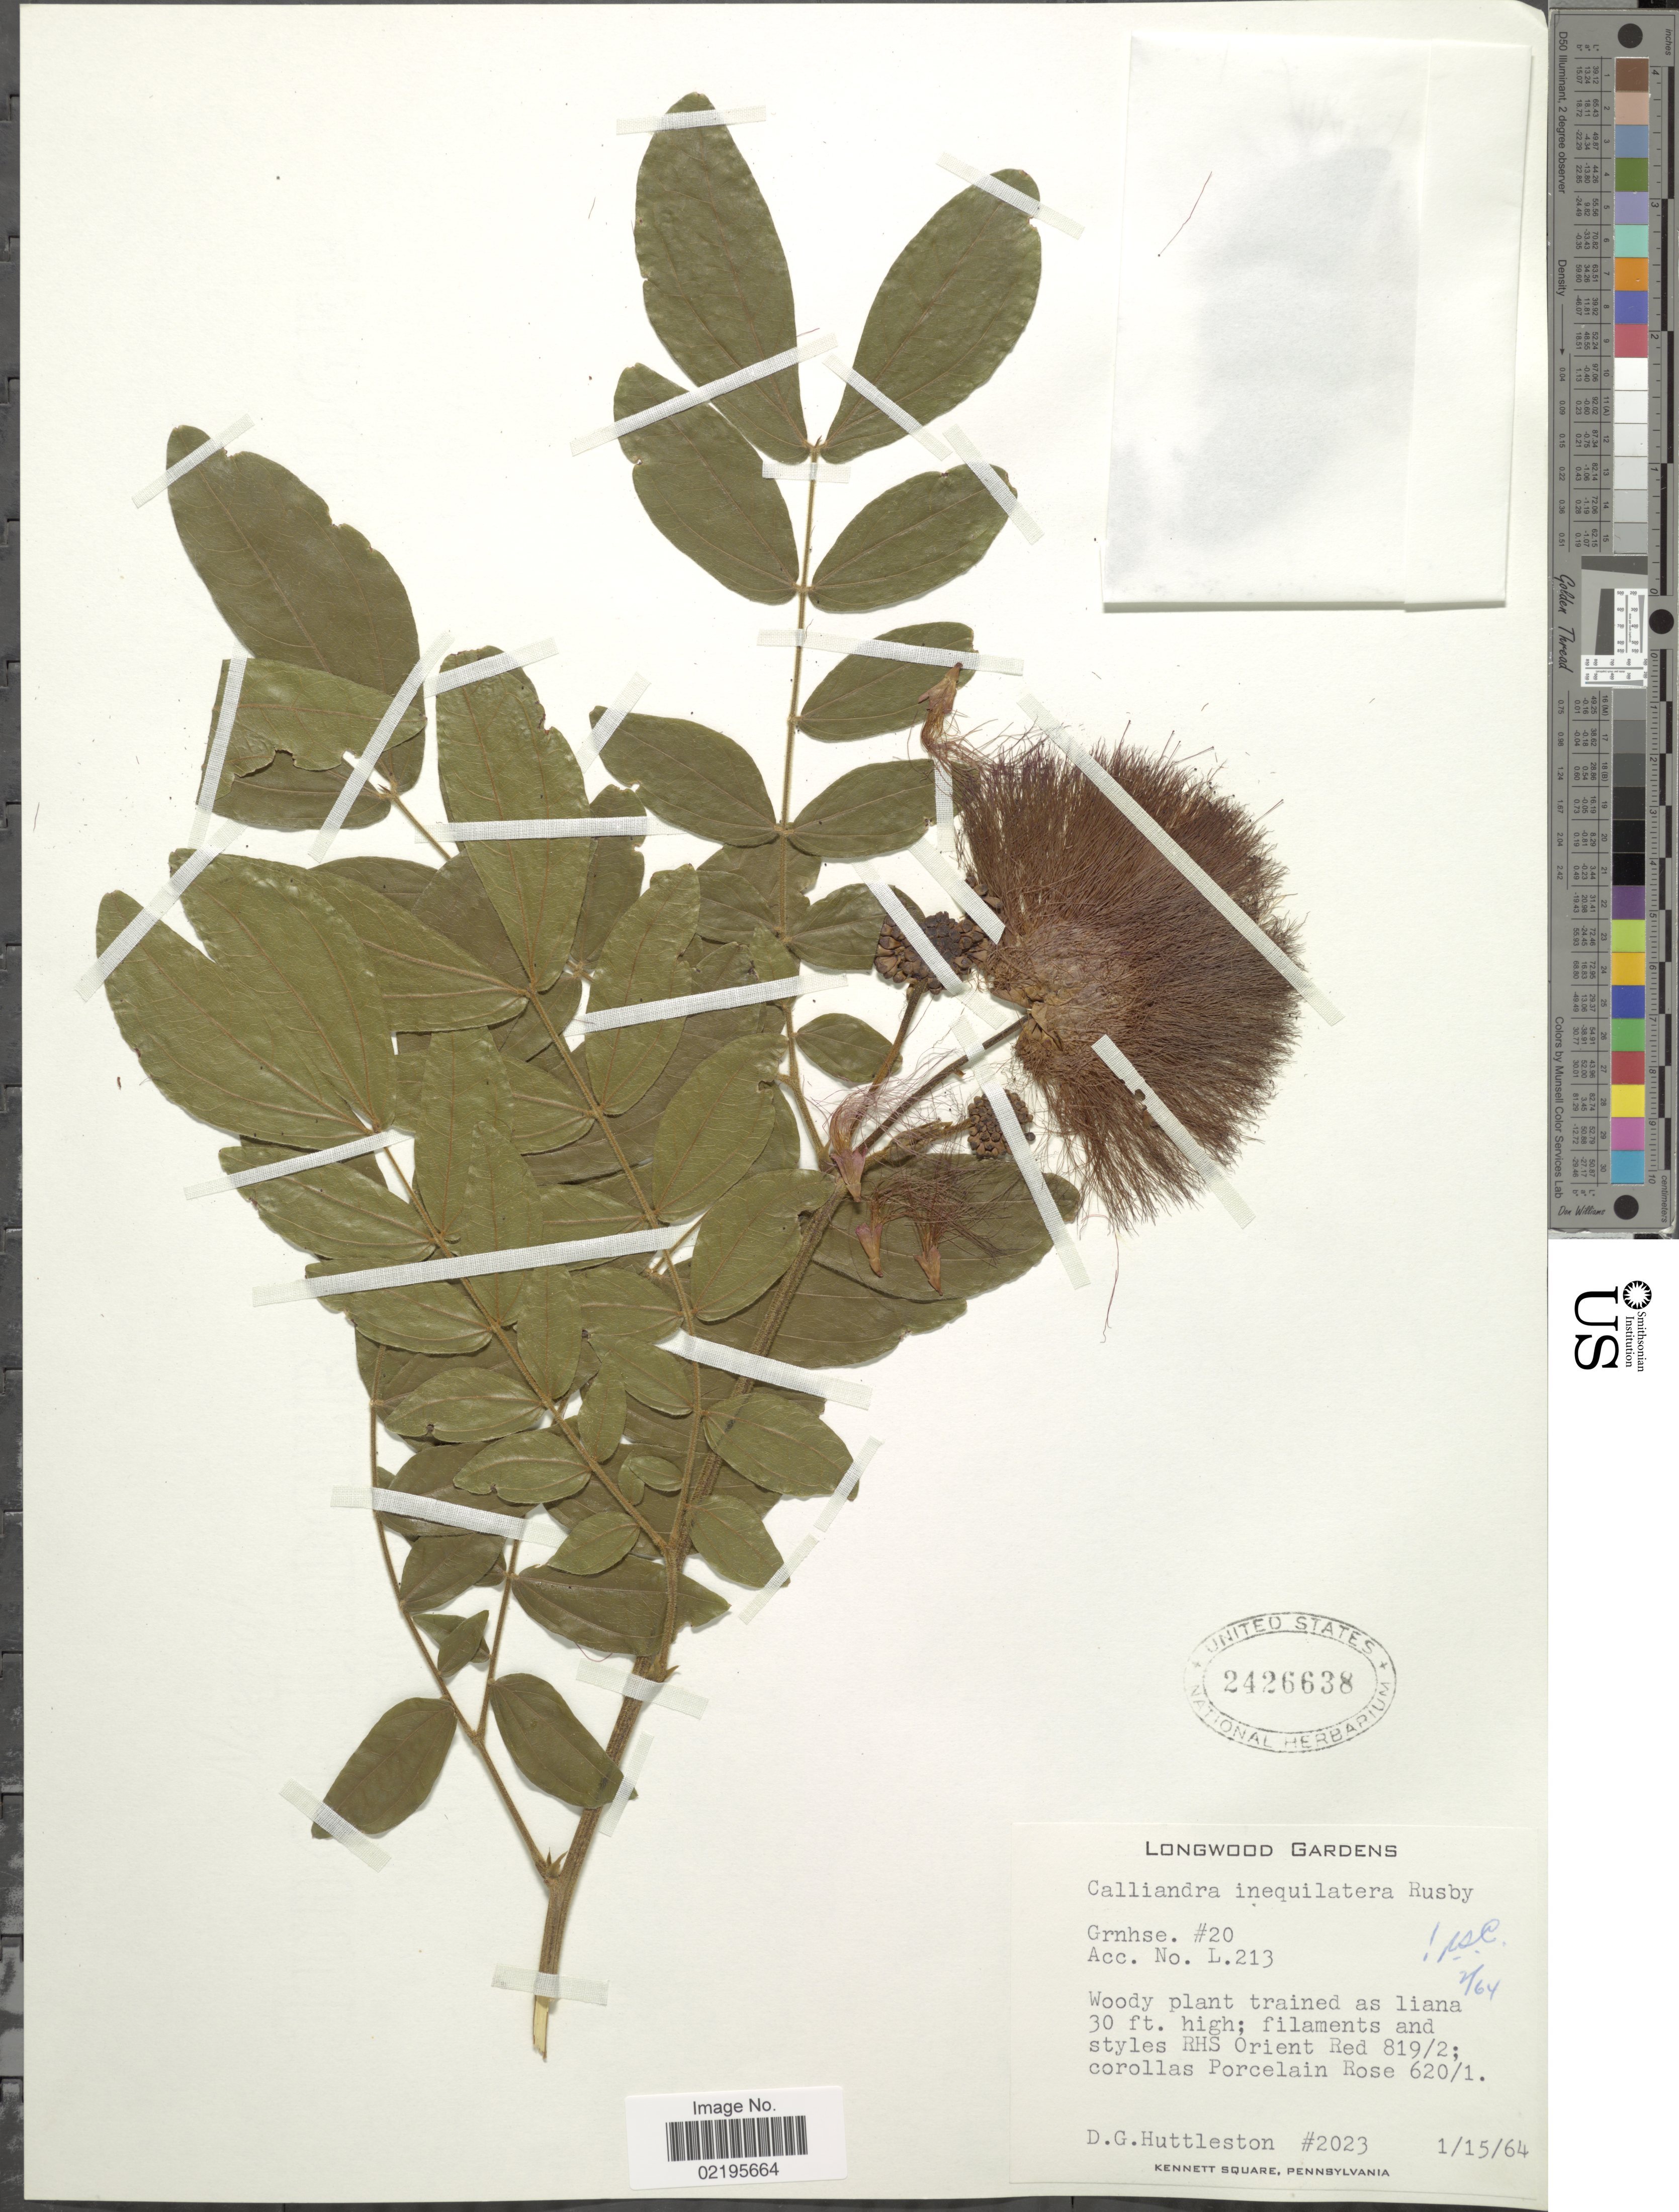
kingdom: Plantae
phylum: Tracheophyta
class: Magnoliopsida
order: Fabales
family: Fabaceae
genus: Calliandra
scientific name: Calliandra inaequilatera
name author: Rusby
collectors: D. G. Huttleston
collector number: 2023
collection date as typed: Transcribed d/m/y: 15/1/64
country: United States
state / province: Pennsylvania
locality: Longwood Gardens, Grnhse #20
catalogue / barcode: US 2426638